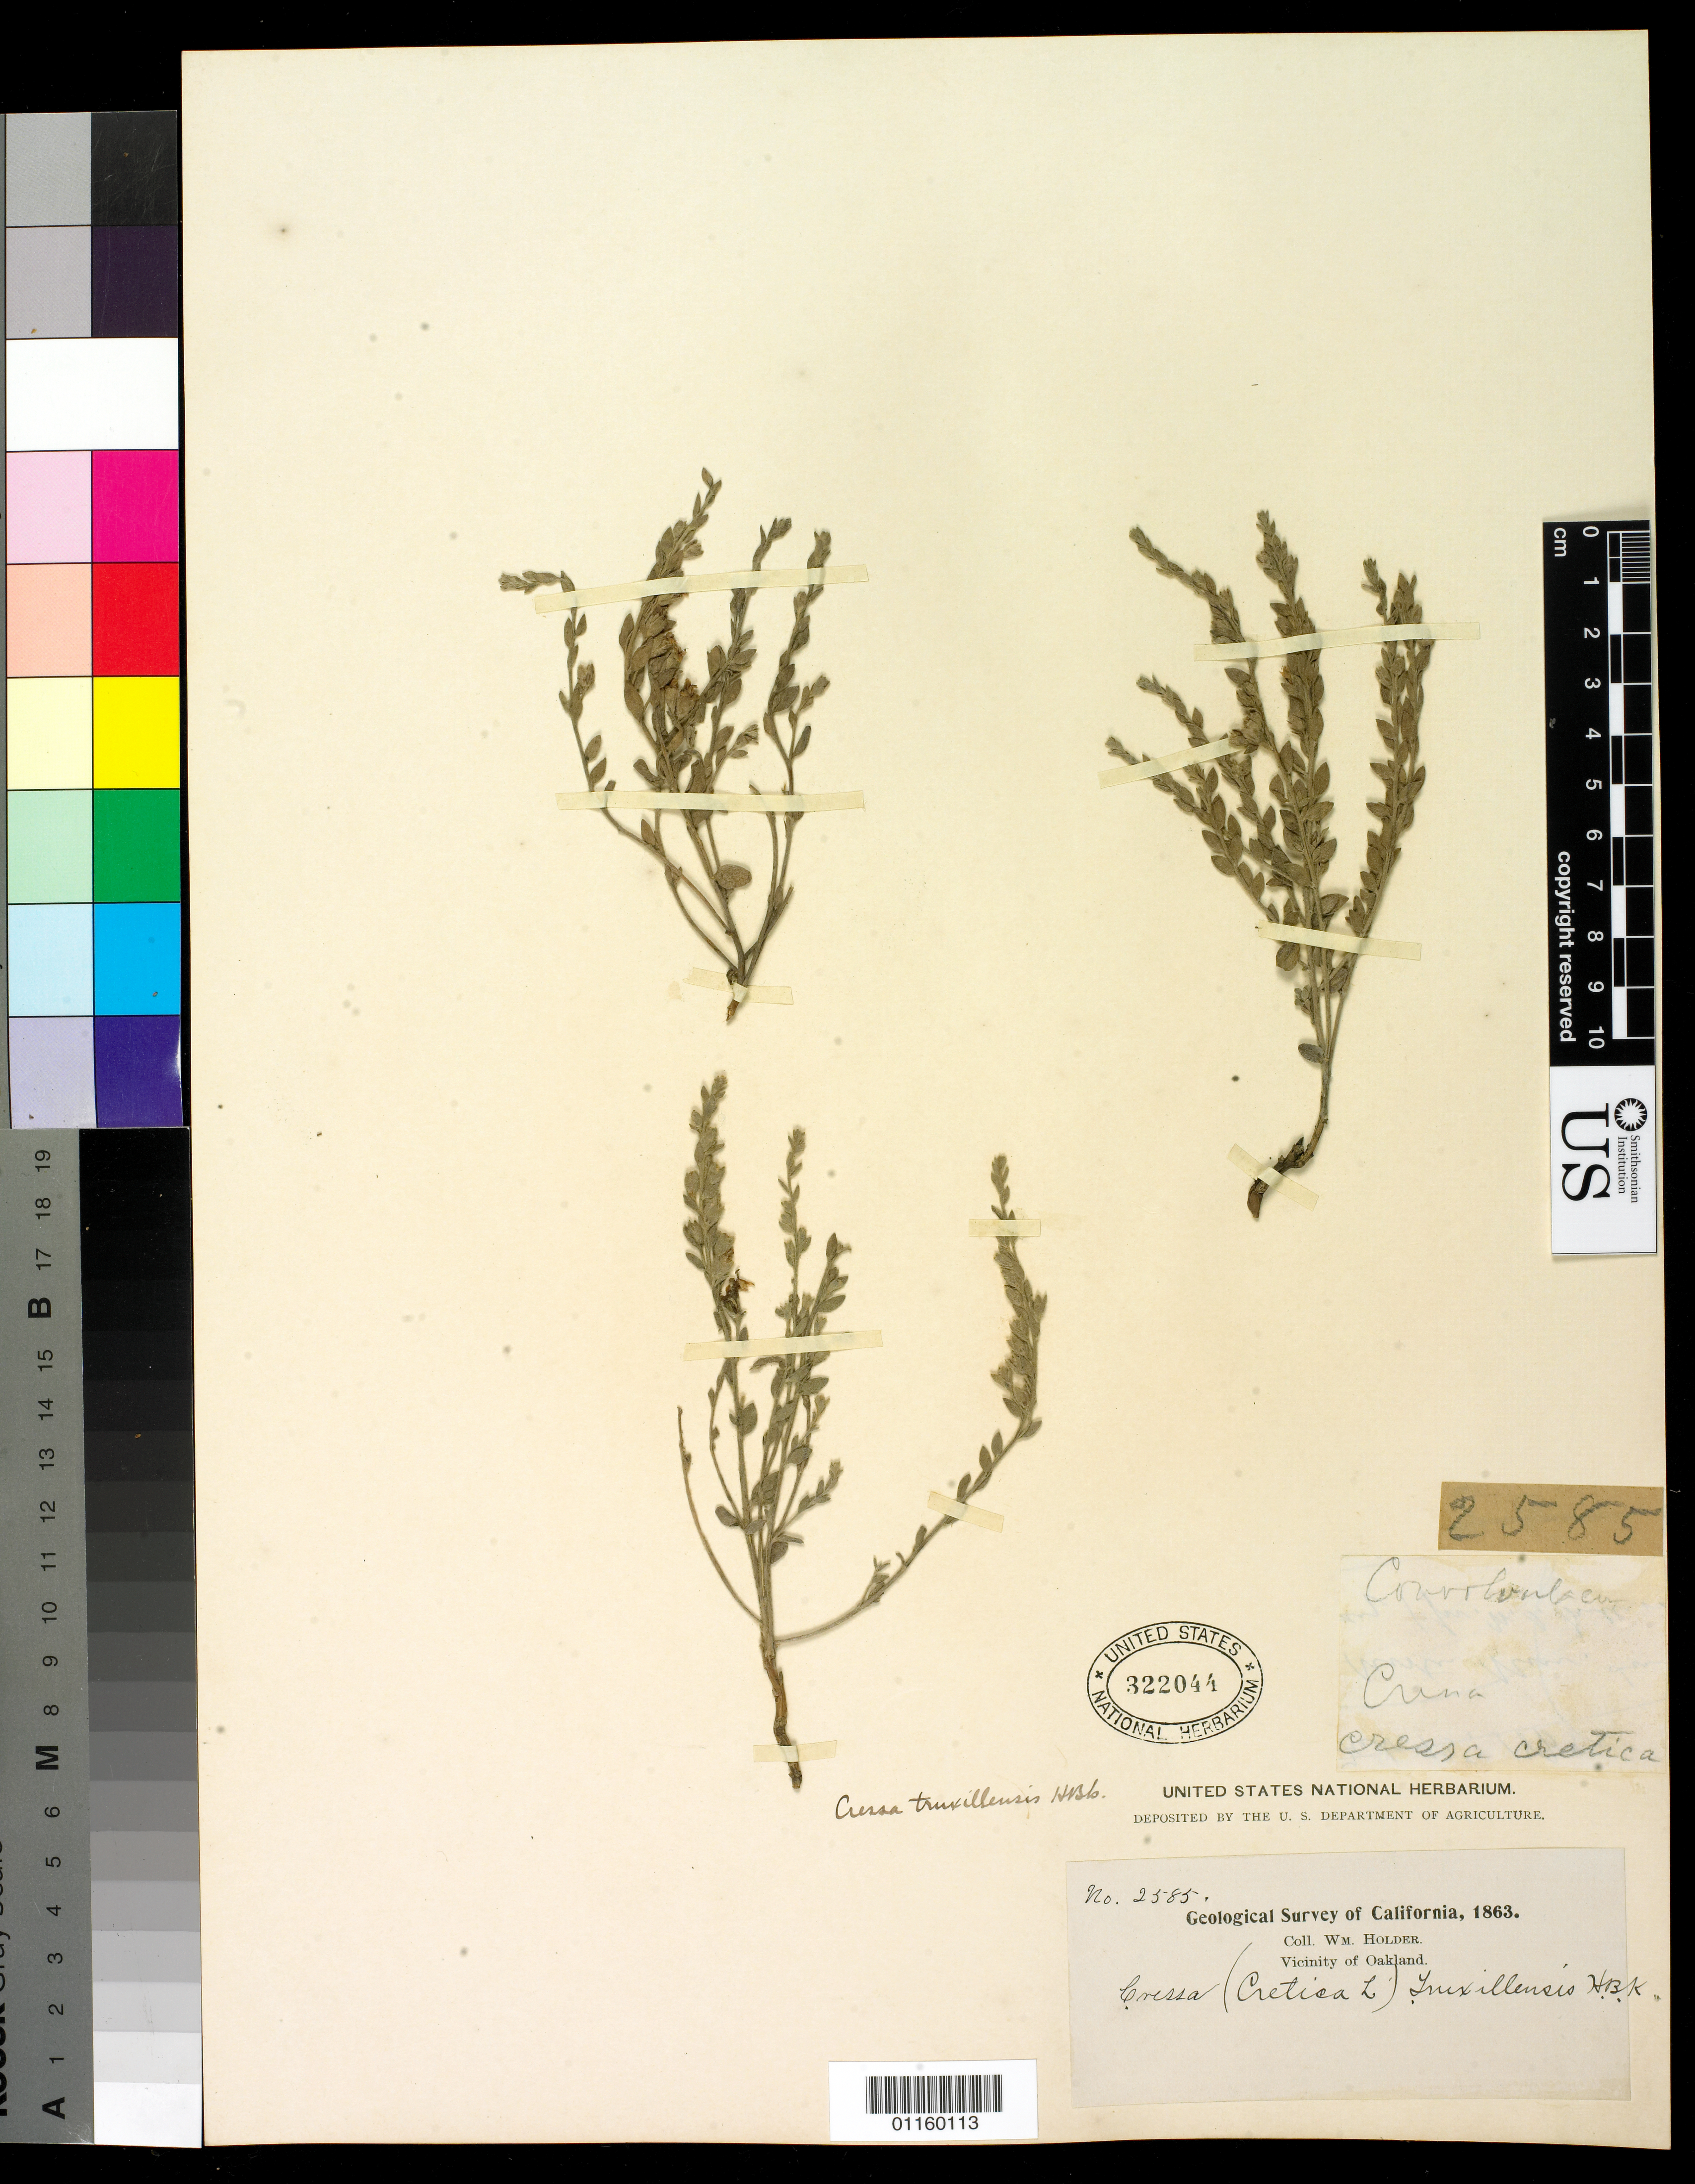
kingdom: Plantae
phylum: Tracheophyta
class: Magnoliopsida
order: Solanales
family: Convolvulaceae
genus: Cressa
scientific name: Cressa truxillensis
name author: Kunth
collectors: W. Holder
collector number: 2585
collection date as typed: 1863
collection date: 1863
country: United States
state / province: California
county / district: Alameda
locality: Vicinity of Oakland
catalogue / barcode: US 322044